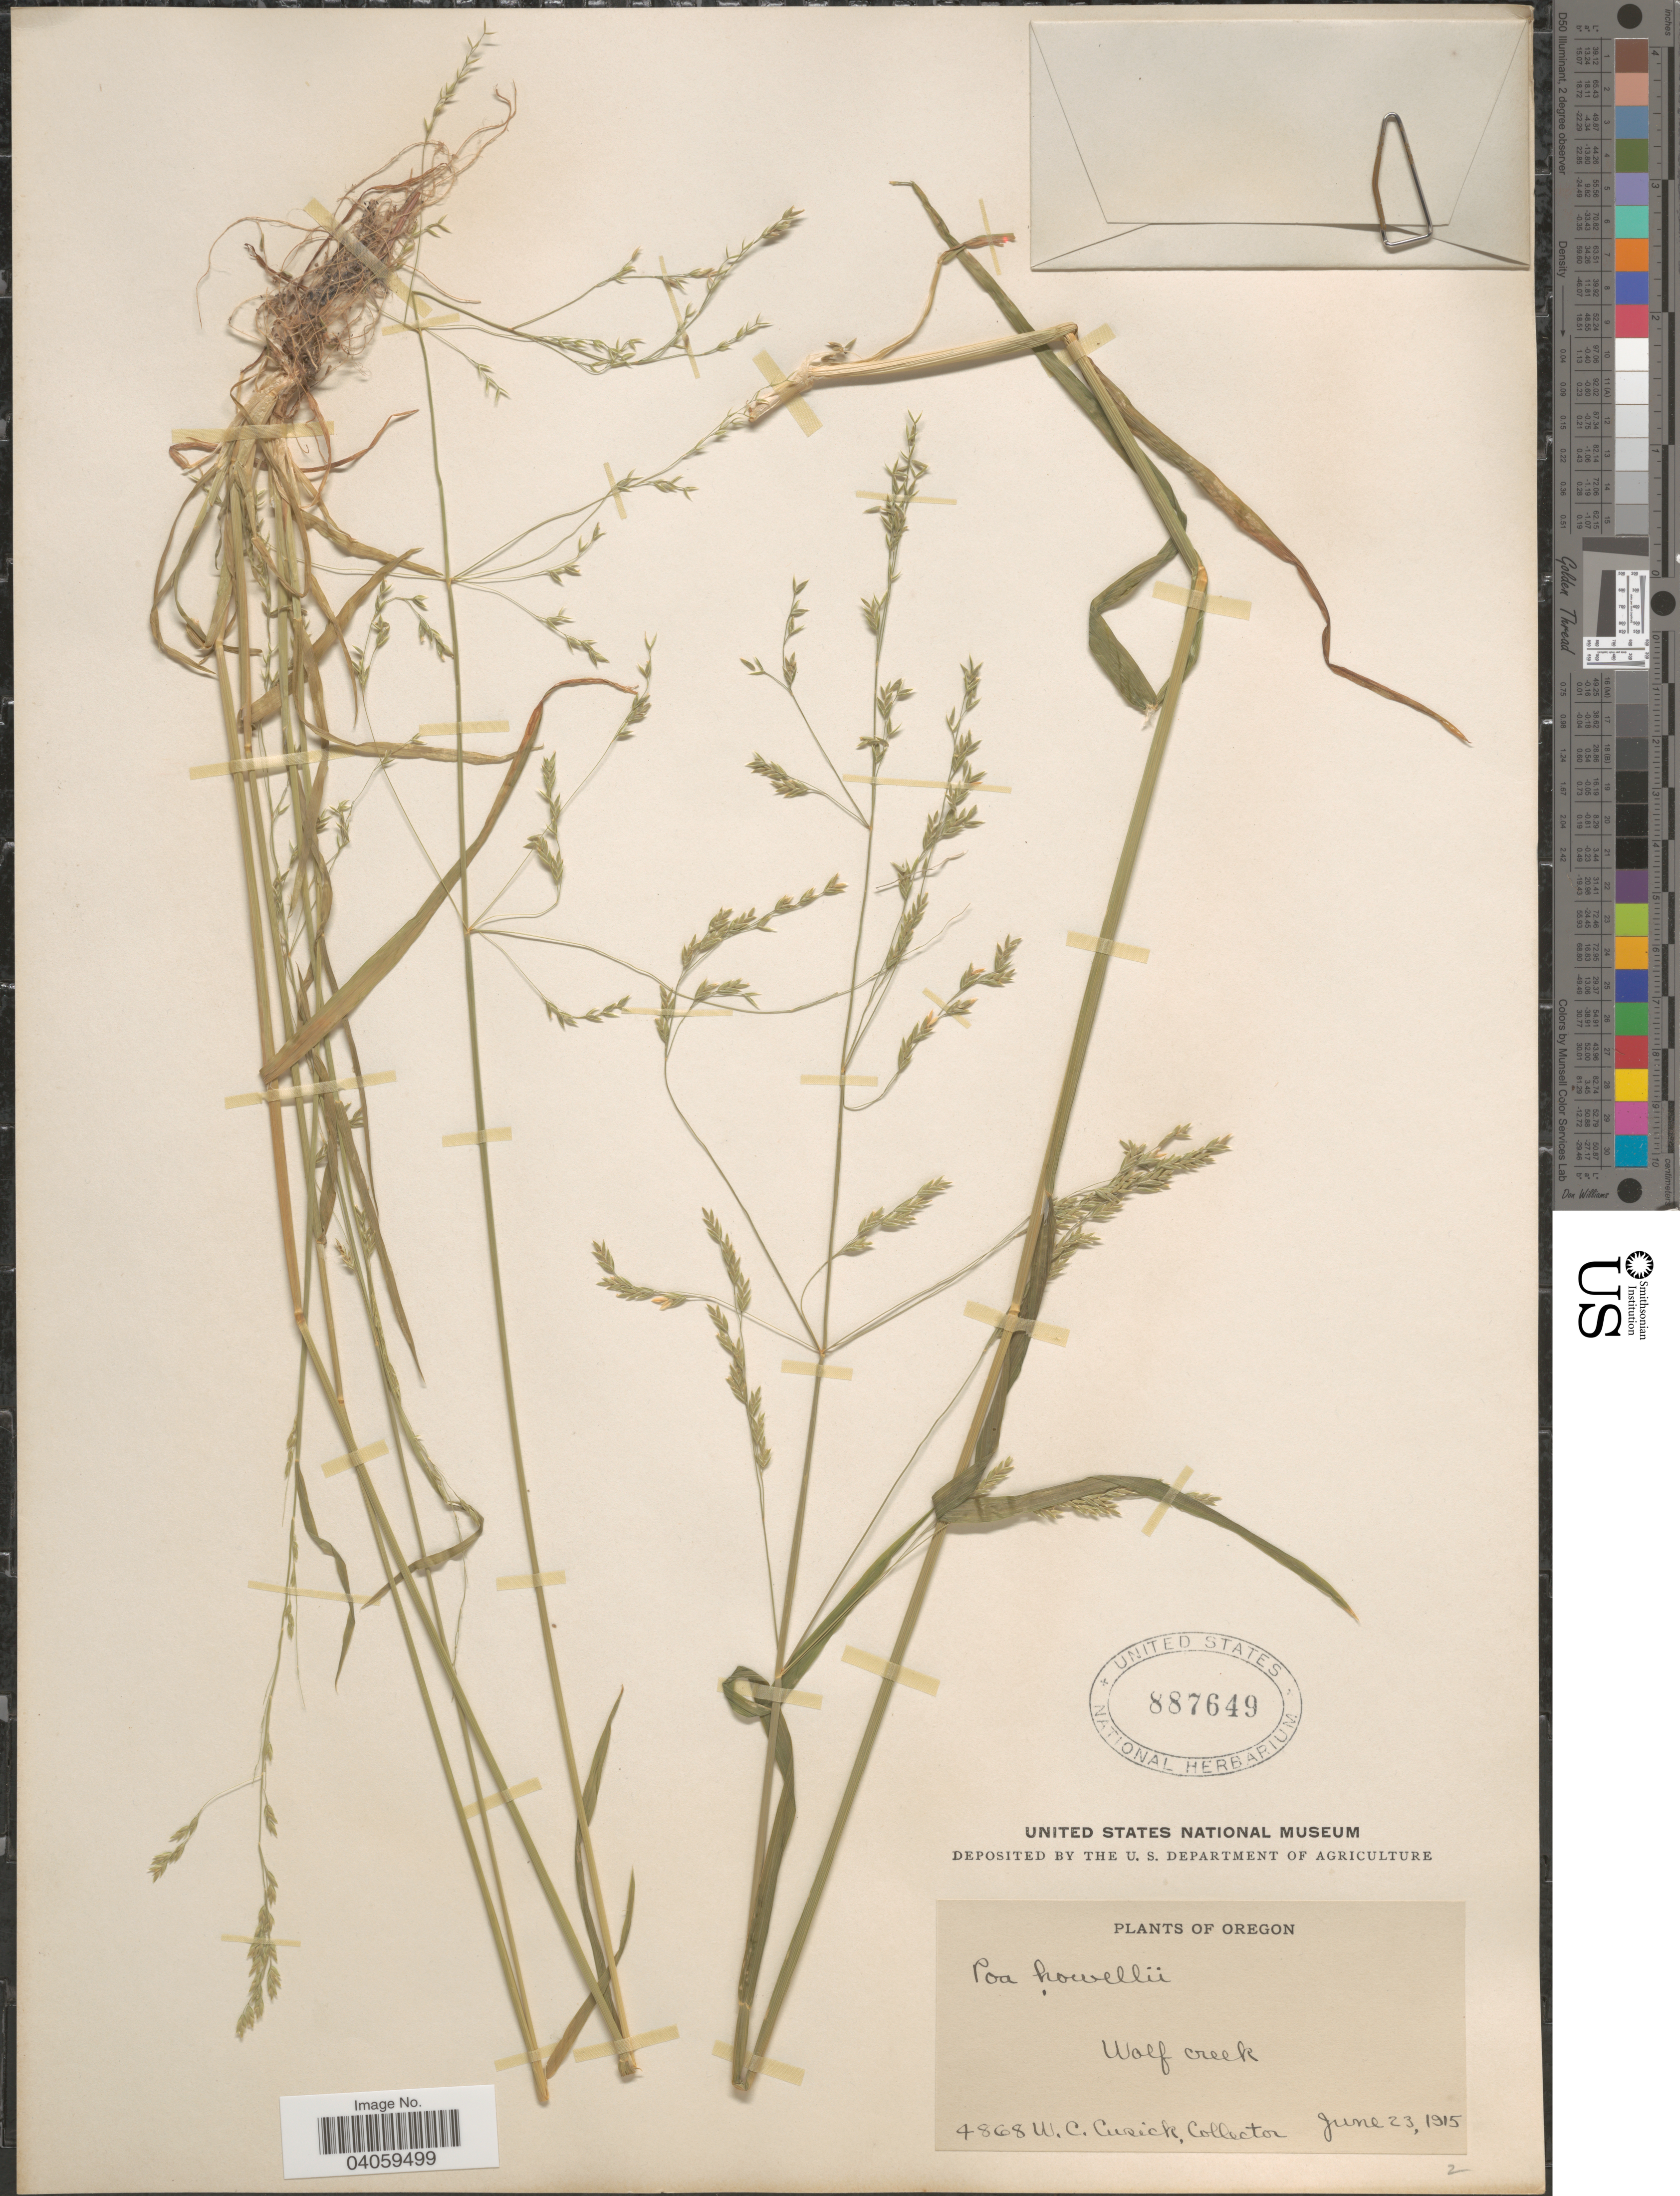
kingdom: Plantae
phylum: Tracheophyta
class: Liliopsida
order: Poales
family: Poaceae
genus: Poa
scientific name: Poa howellii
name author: Vasey & Scribn.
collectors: W. C. Cusick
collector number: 4868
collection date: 1915-06-23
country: United States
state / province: Oregon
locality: Wolf Creek.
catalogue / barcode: US 887649